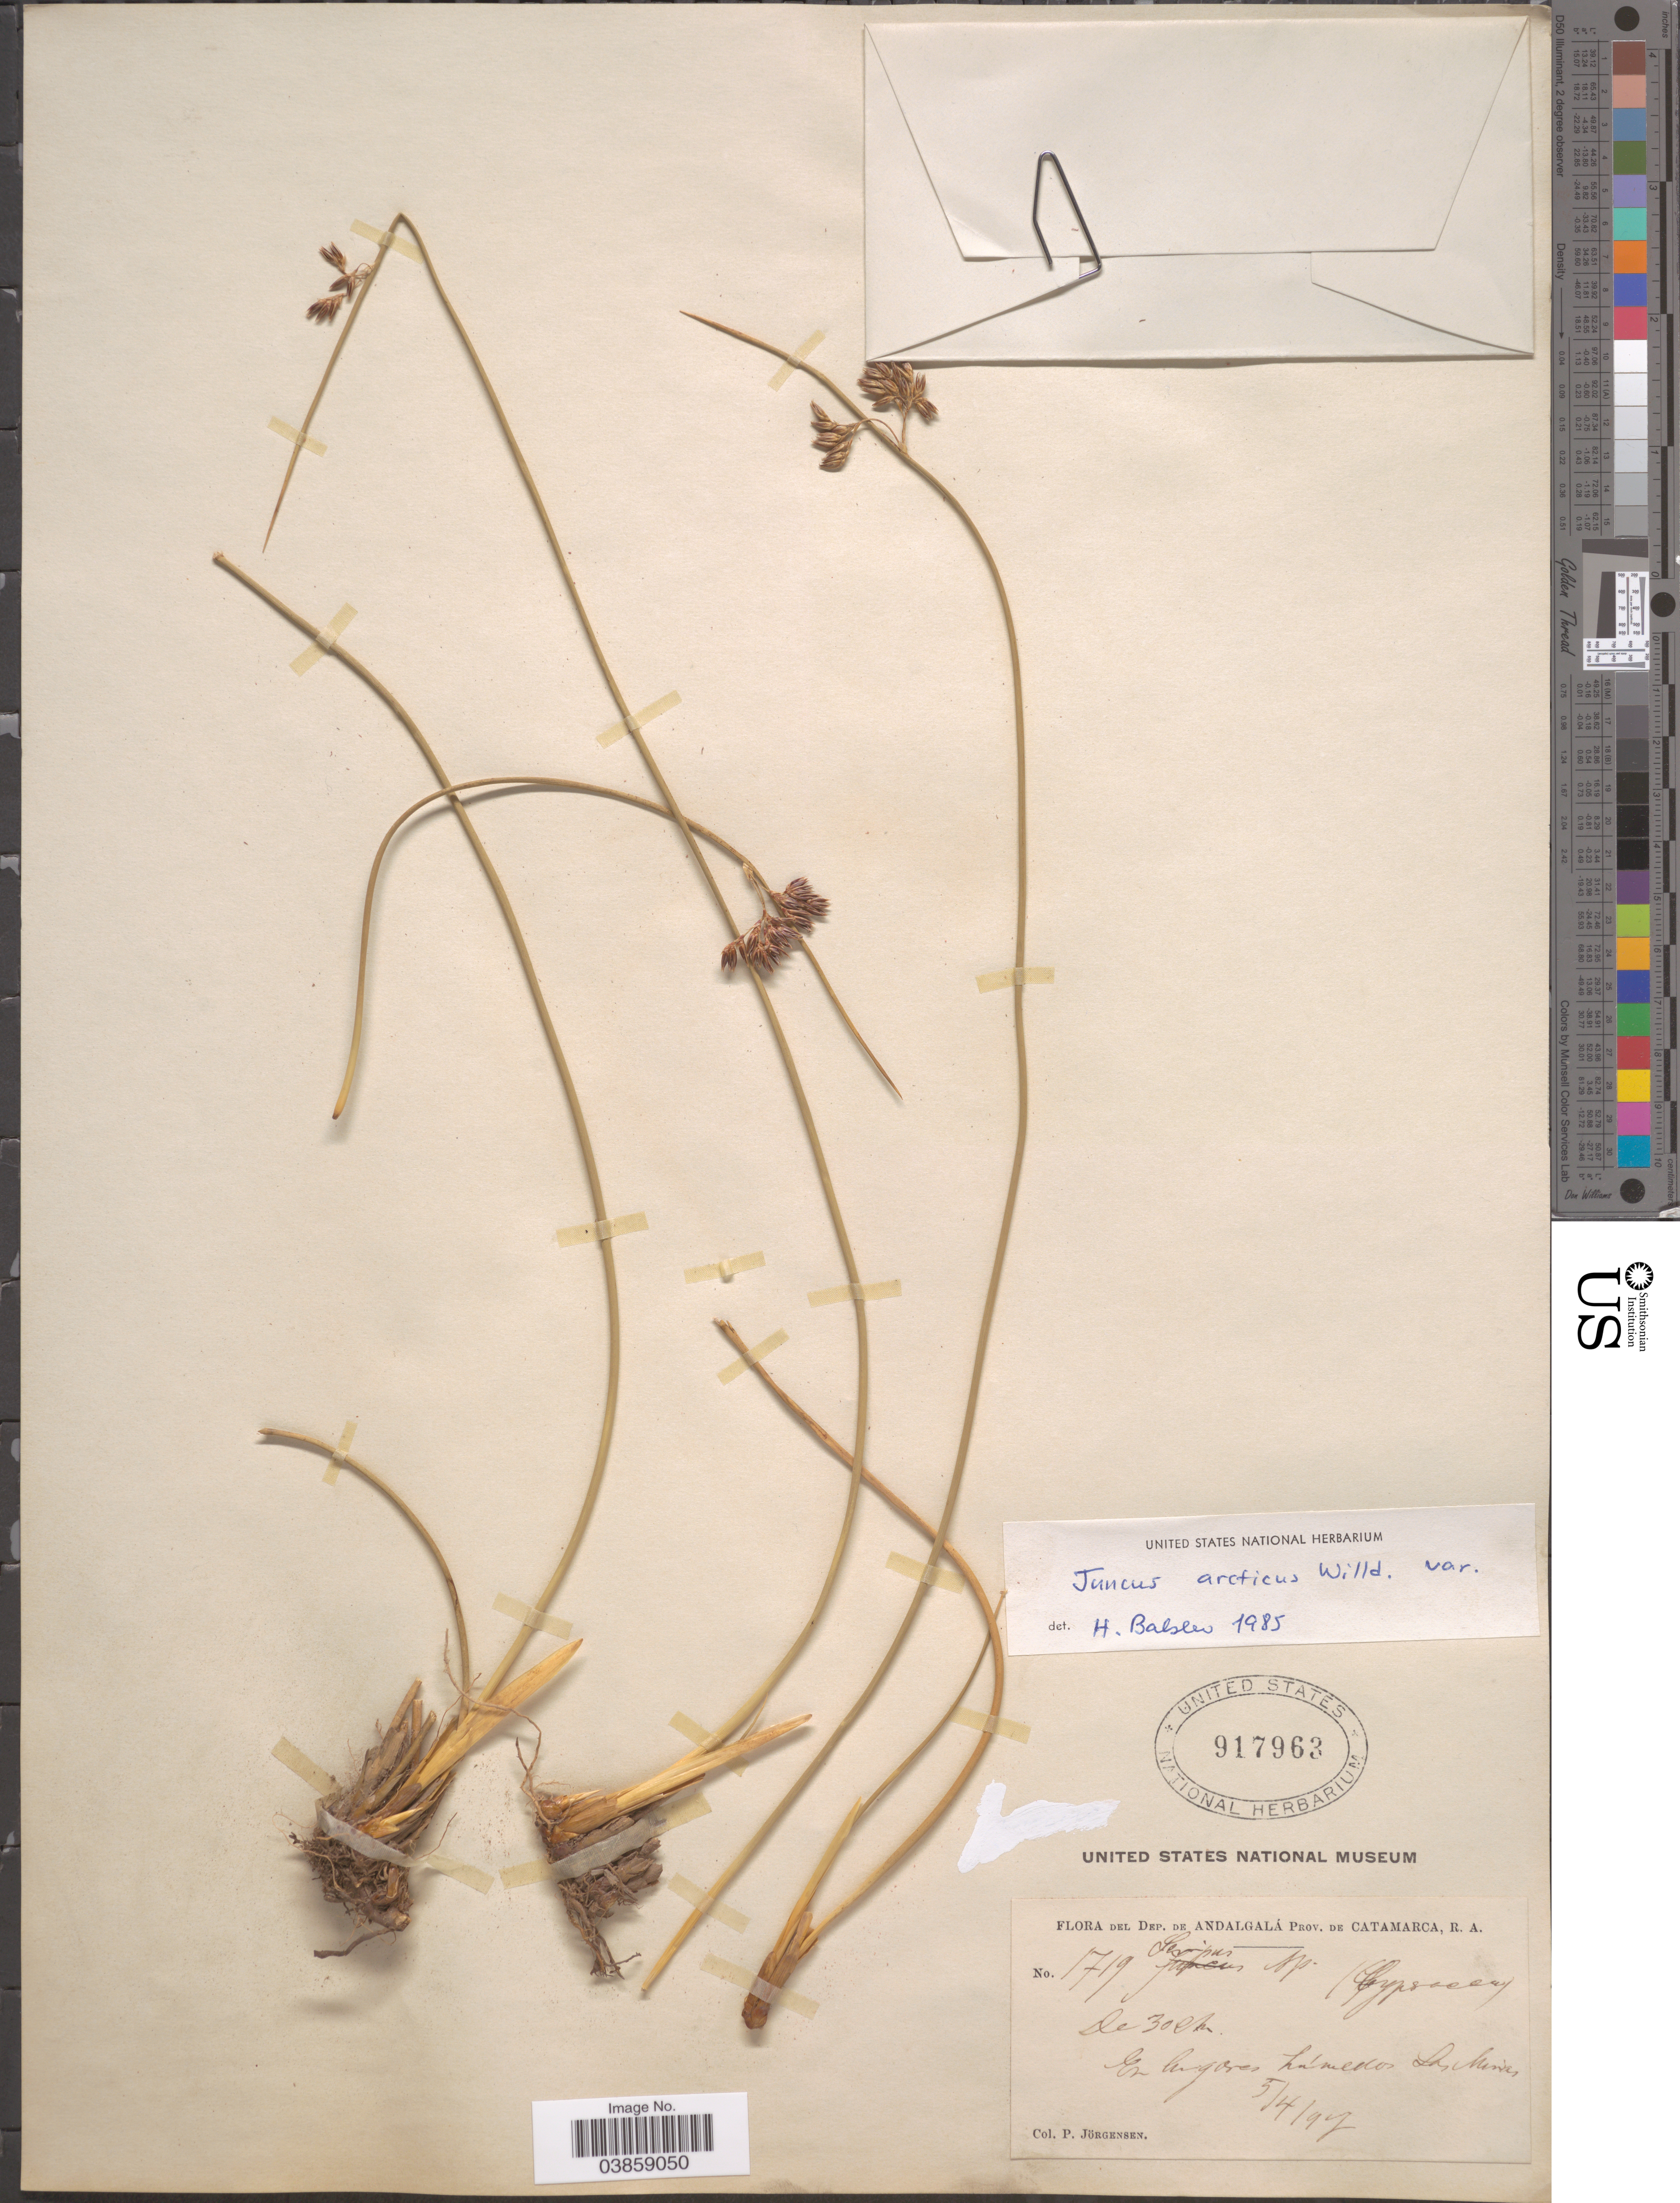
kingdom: Plantae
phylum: Tracheophyta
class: Liliopsida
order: Poales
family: Juncaceae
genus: Juncus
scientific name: Juncus arcticus var. andicola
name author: (Hook.) Balslev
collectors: P. Jörgensen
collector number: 1719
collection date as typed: Transcribed d/m/y: 5/4/97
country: Argentina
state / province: Catamarca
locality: Dep. de Andalgalá. Las Minás.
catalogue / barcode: US 917963